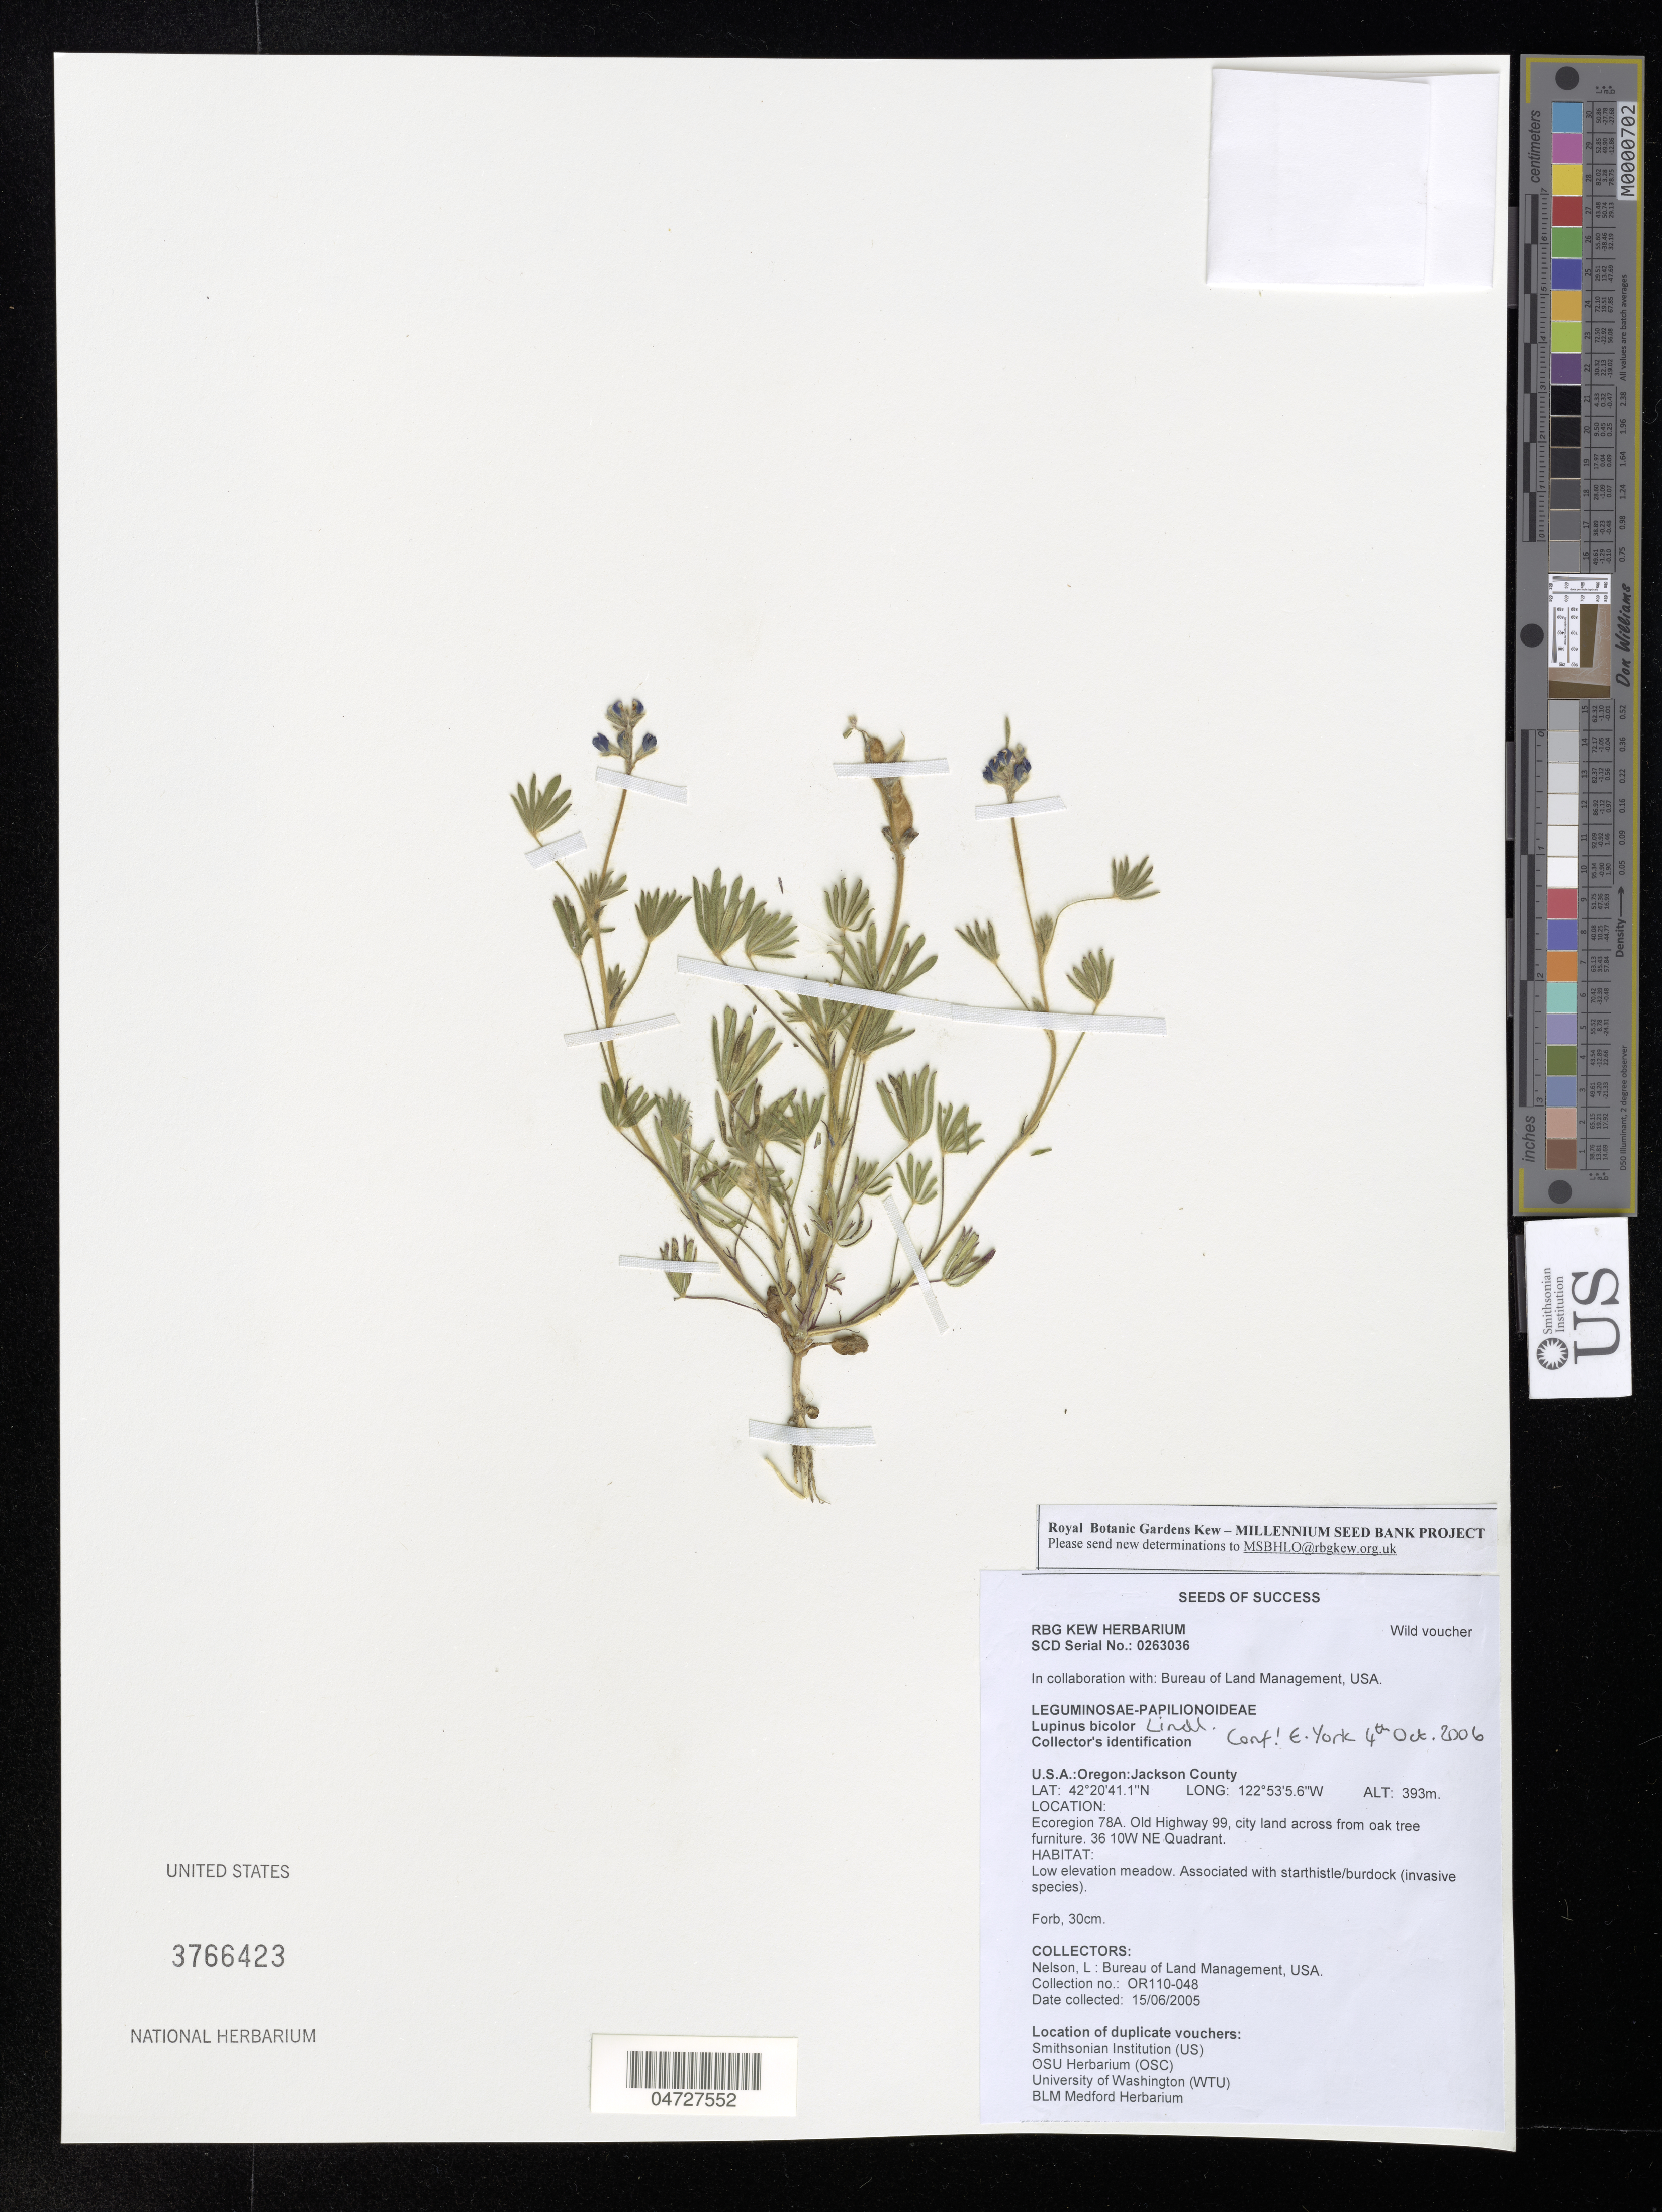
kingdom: Plantae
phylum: Tracheophyta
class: Magnoliopsida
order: Fabales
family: Fabaceae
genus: Lupinus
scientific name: Lupinus bicolor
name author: Lindl.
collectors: L. Nelson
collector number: OR110-048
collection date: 2005-06-15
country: United States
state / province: Oregon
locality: Jackson County. Ecoregion 78A. Old Highway 99, city land across from oak tree furniture. 36 10W NE Quadrant.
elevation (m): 393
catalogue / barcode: US 3766423